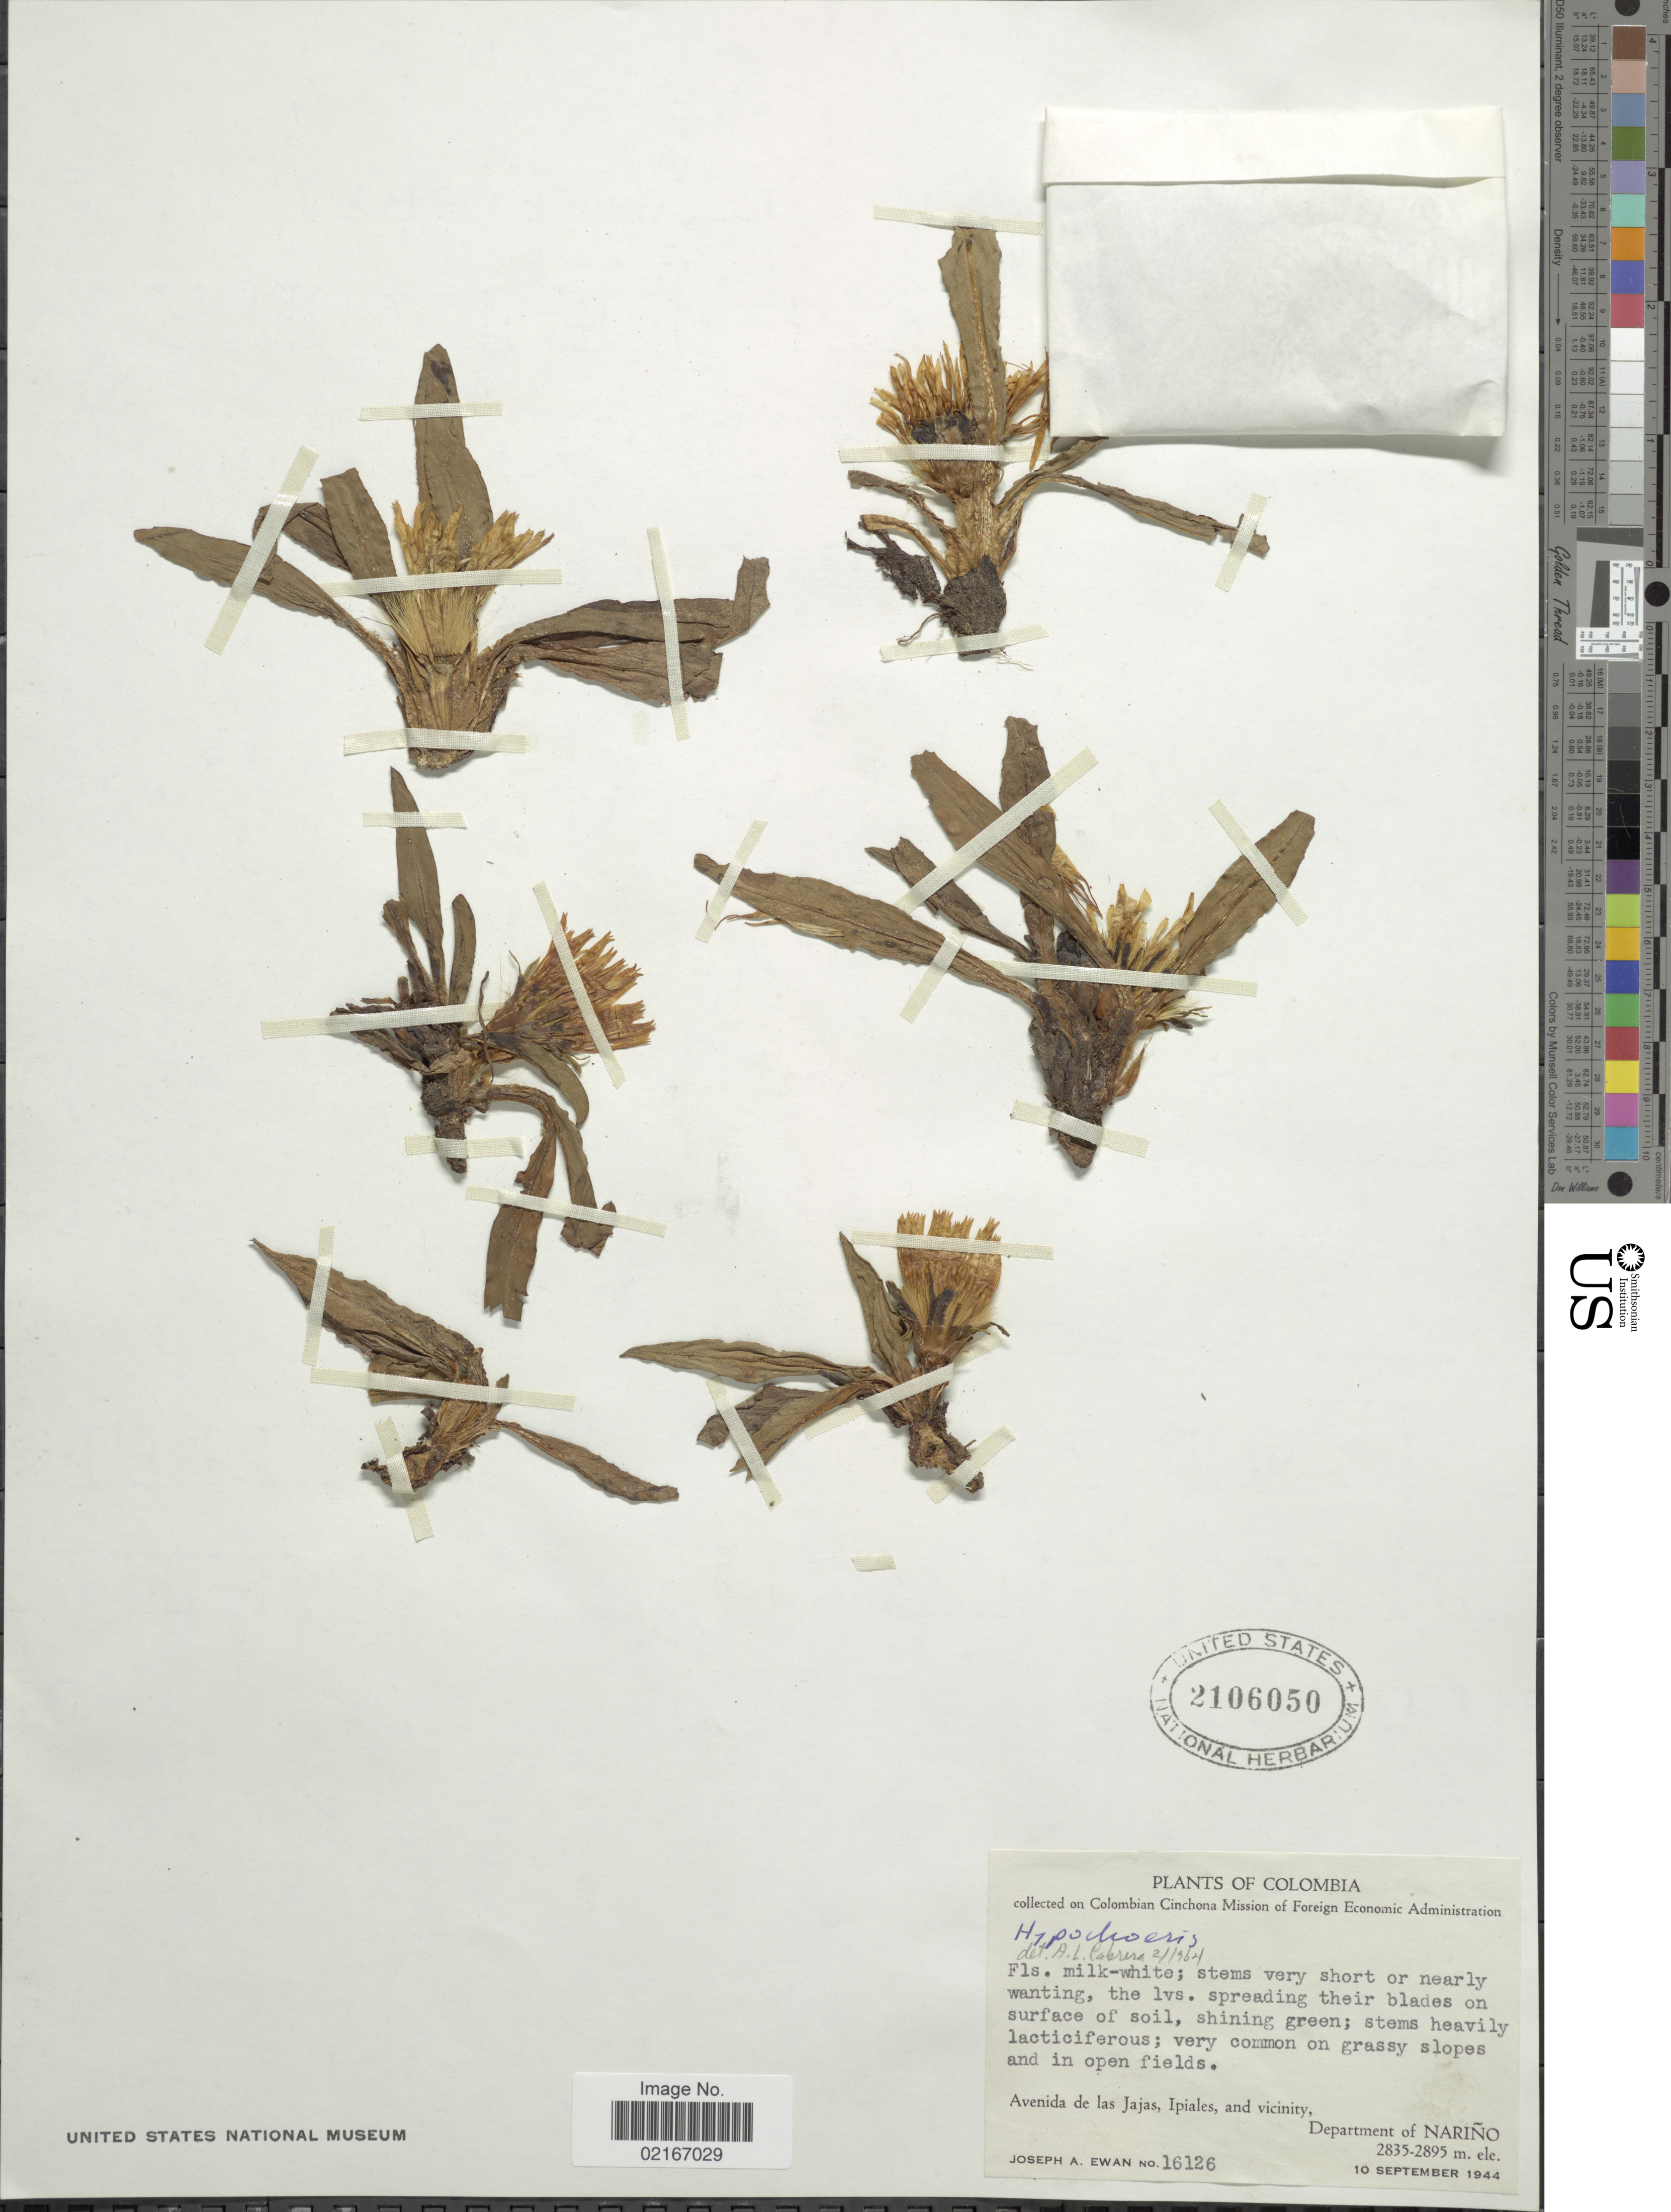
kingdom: Plantae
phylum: Tracheophyta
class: Magnoliopsida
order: Asterales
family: Asteraceae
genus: Hypochaeris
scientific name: Hypochaeris sp.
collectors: J. A. Ewan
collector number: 16126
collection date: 1944-09-10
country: Colombia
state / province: Nariño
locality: Avenida de las Jajas, Ipiales, and vicinity, Department of Nariño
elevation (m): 2835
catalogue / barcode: US 2106050